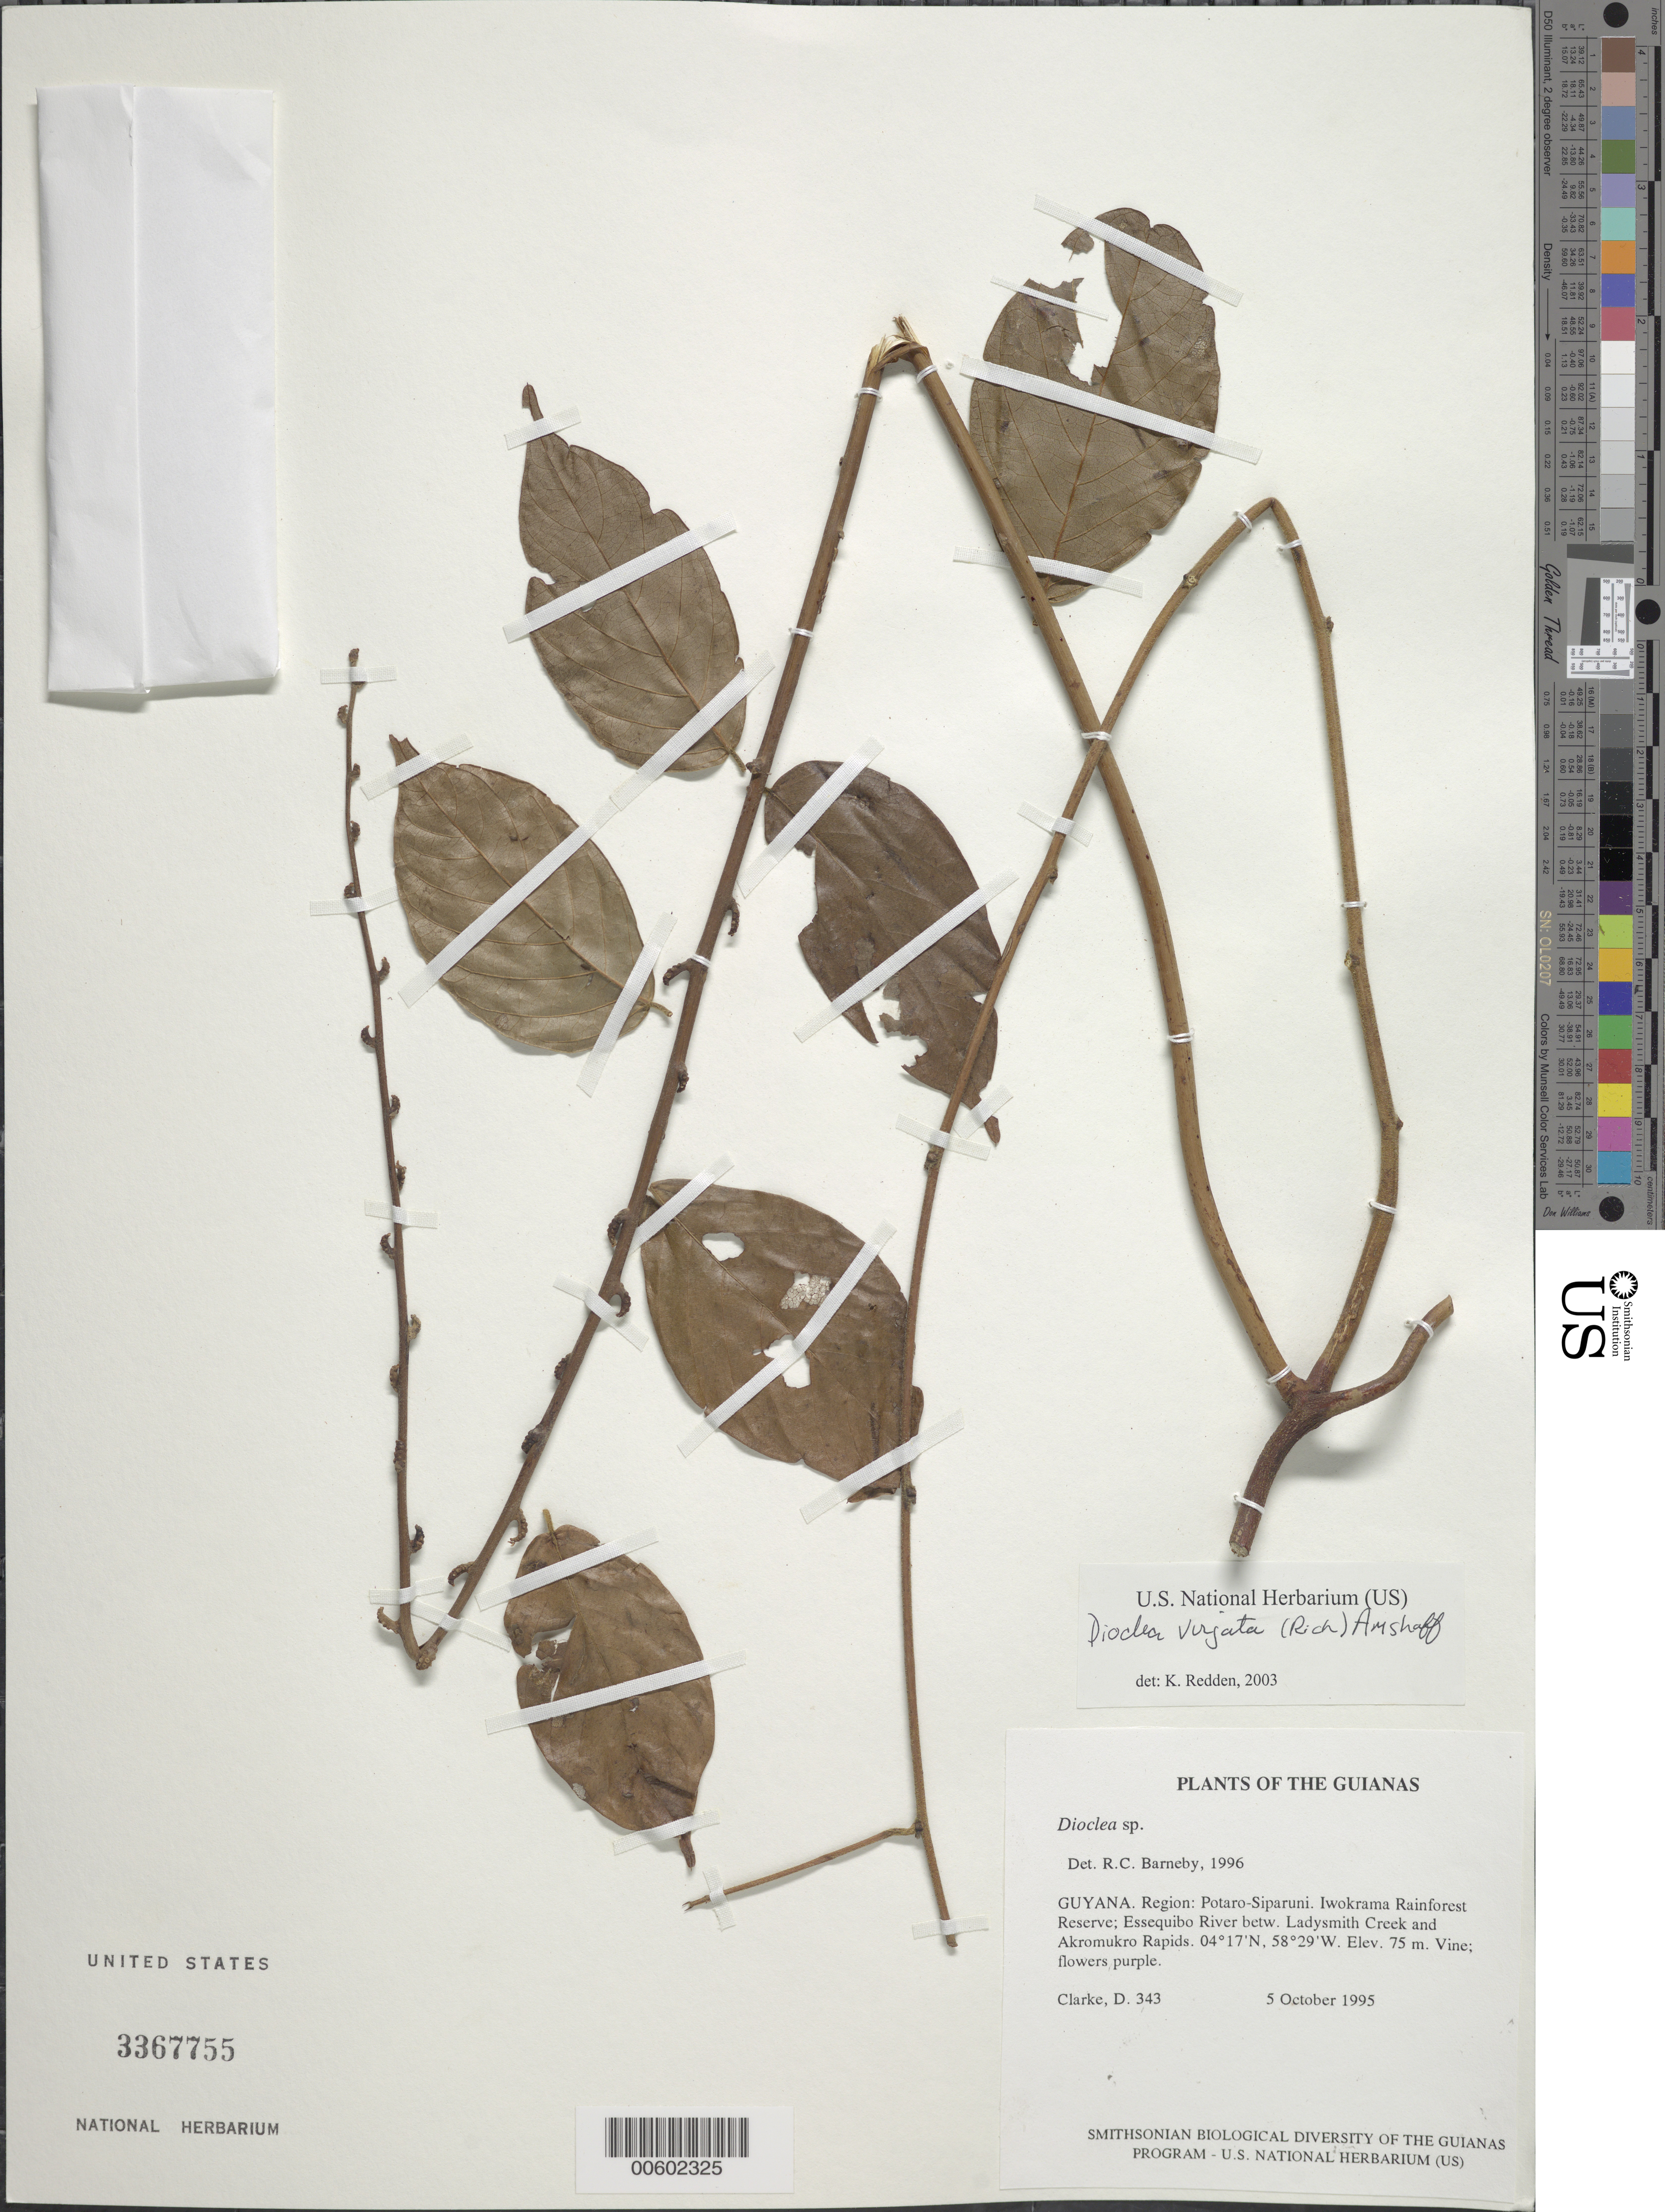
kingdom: Plantae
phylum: Tracheophyta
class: Magnoliopsida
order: Fabales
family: Fabaceae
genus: Dioclea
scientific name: Dioclea virgata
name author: (Rich.) Amshoff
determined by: Redden, K. M.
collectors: H. D. Clarke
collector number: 343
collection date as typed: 5 October 1995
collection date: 1995-10-05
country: Guyana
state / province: Potaro-Siparuni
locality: Iwokrama Rainforest Reserve; Essequibo River betw. Ladysmith Creek and Akromukro Rapids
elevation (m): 75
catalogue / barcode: US 3367755